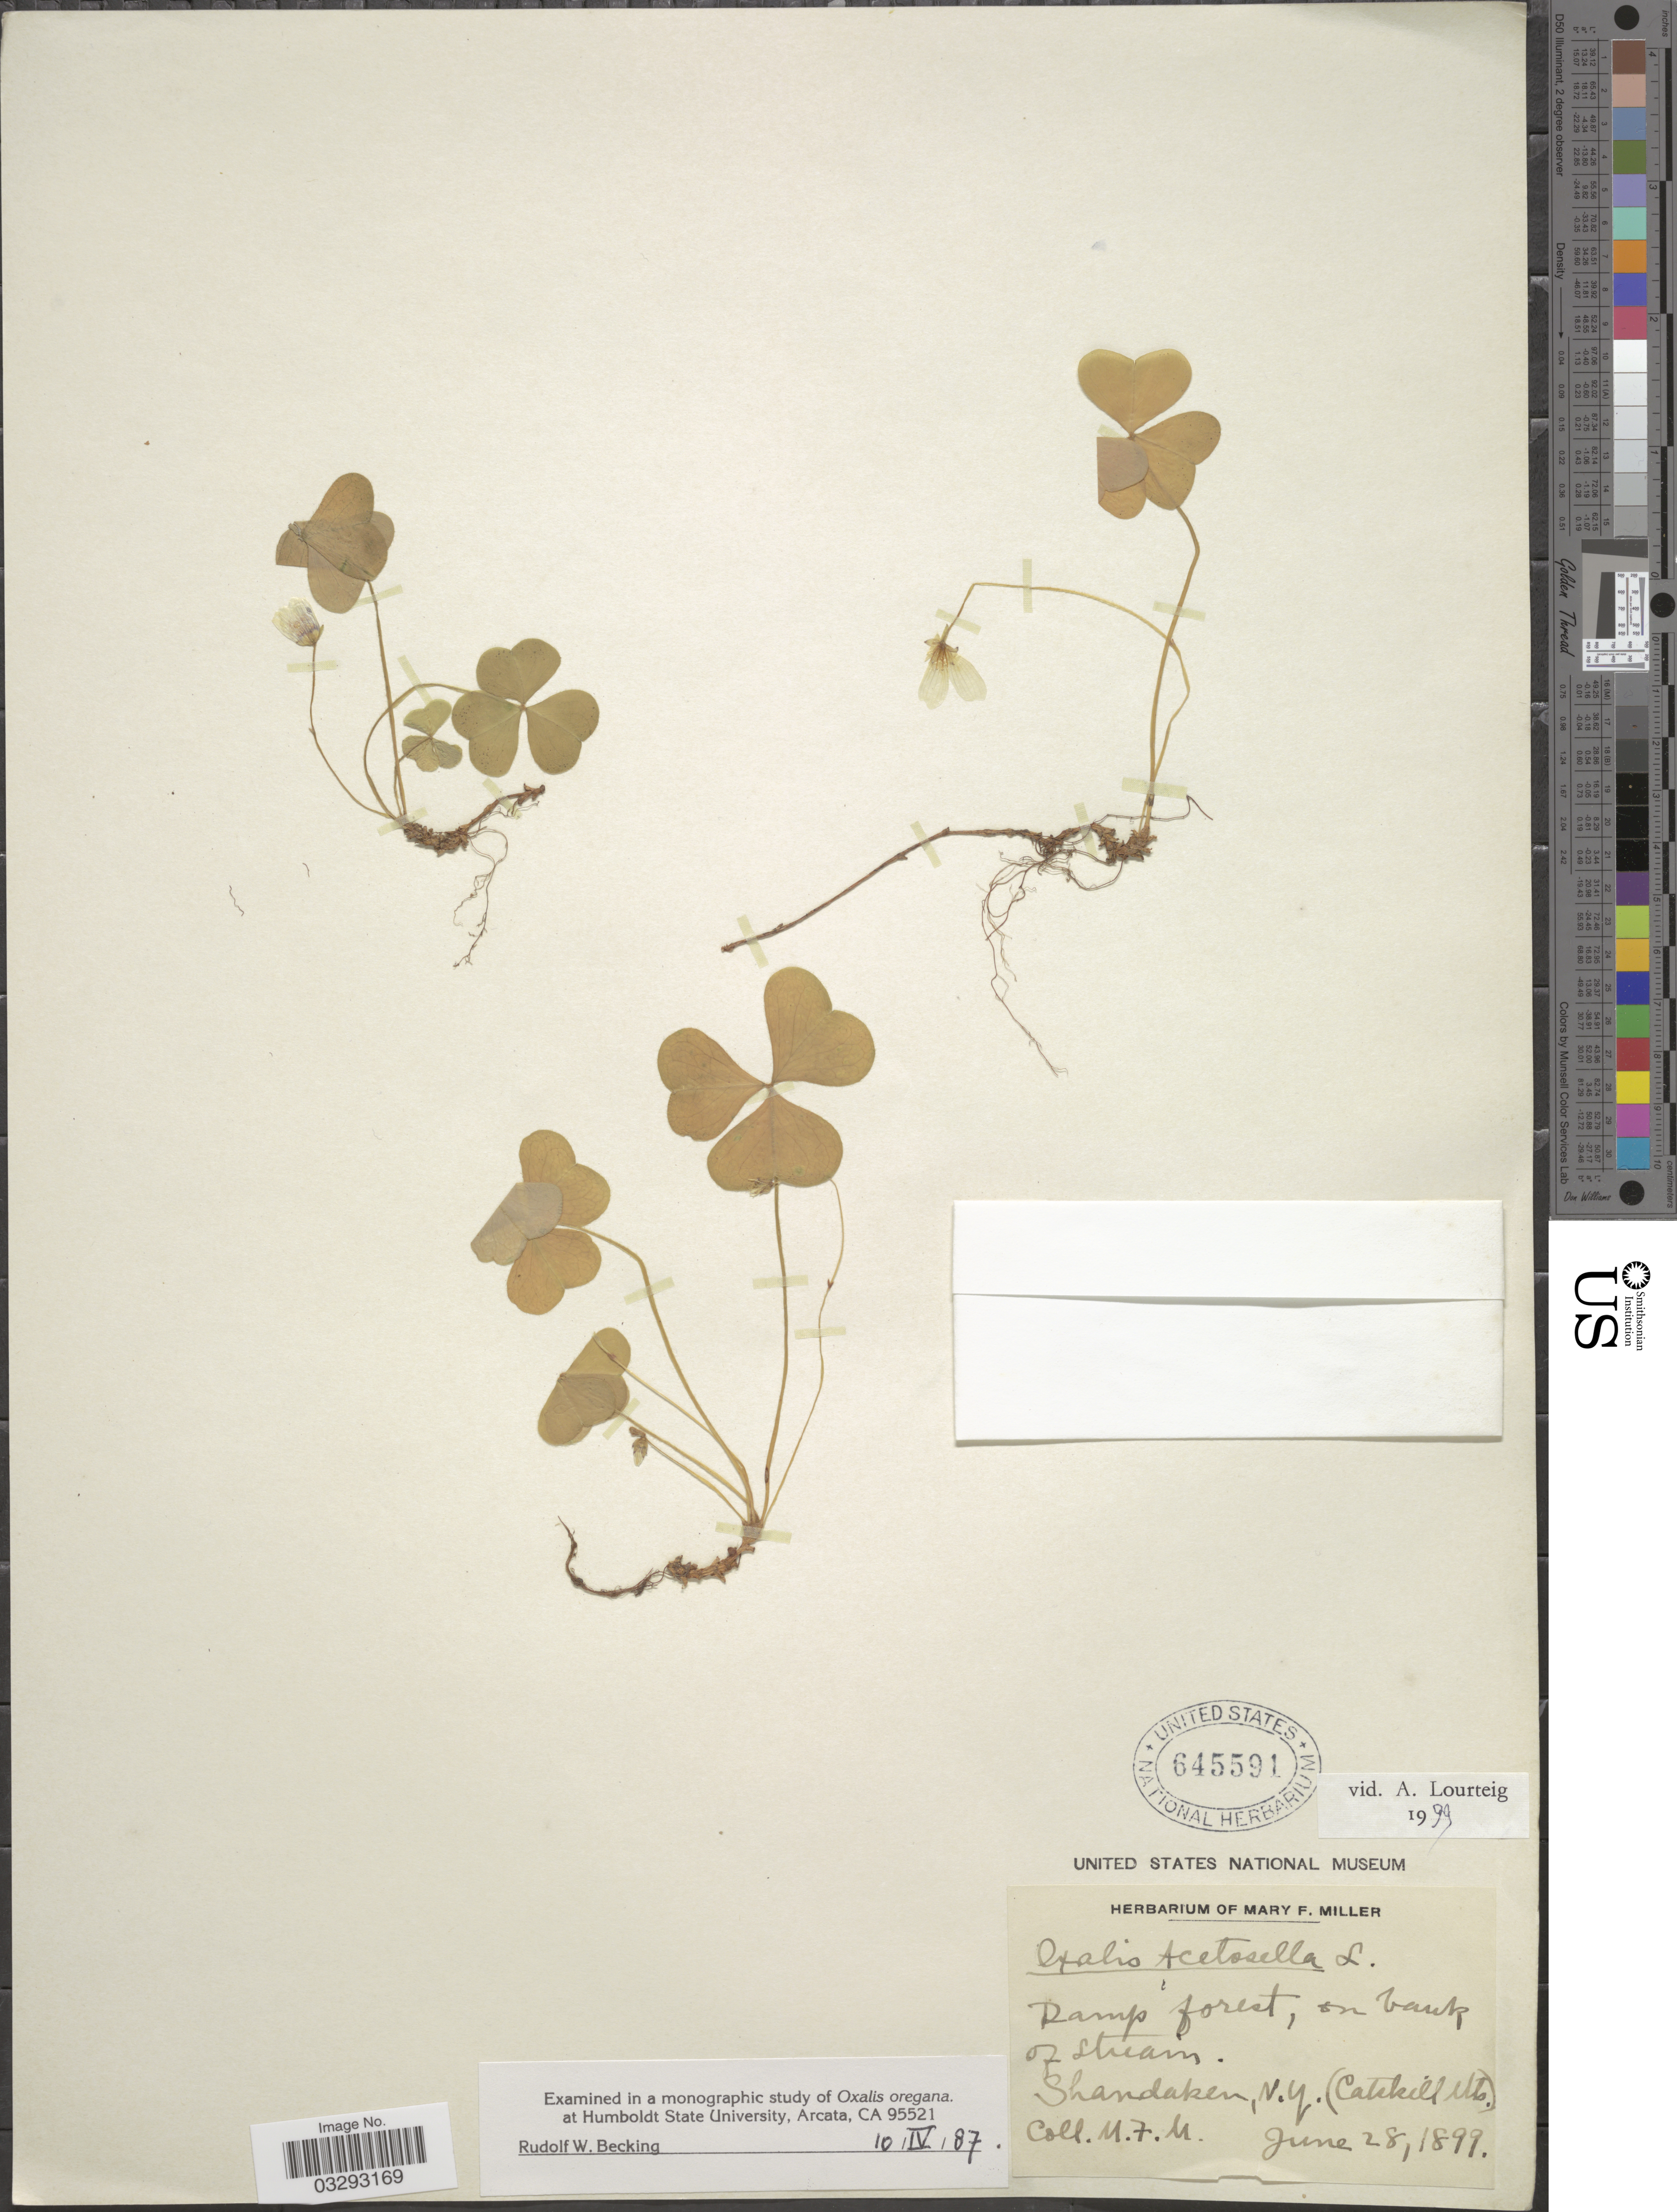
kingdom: Plantae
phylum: Tracheophyta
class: Magnoliopsida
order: Oxalidales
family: Oxalidaceae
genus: Oxalis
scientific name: Oxalis acetosella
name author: L.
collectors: M. Miller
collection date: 1899-06-28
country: United States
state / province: New York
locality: Shandaken, N. Y. (Catskill Mts.).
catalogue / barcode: US 645591